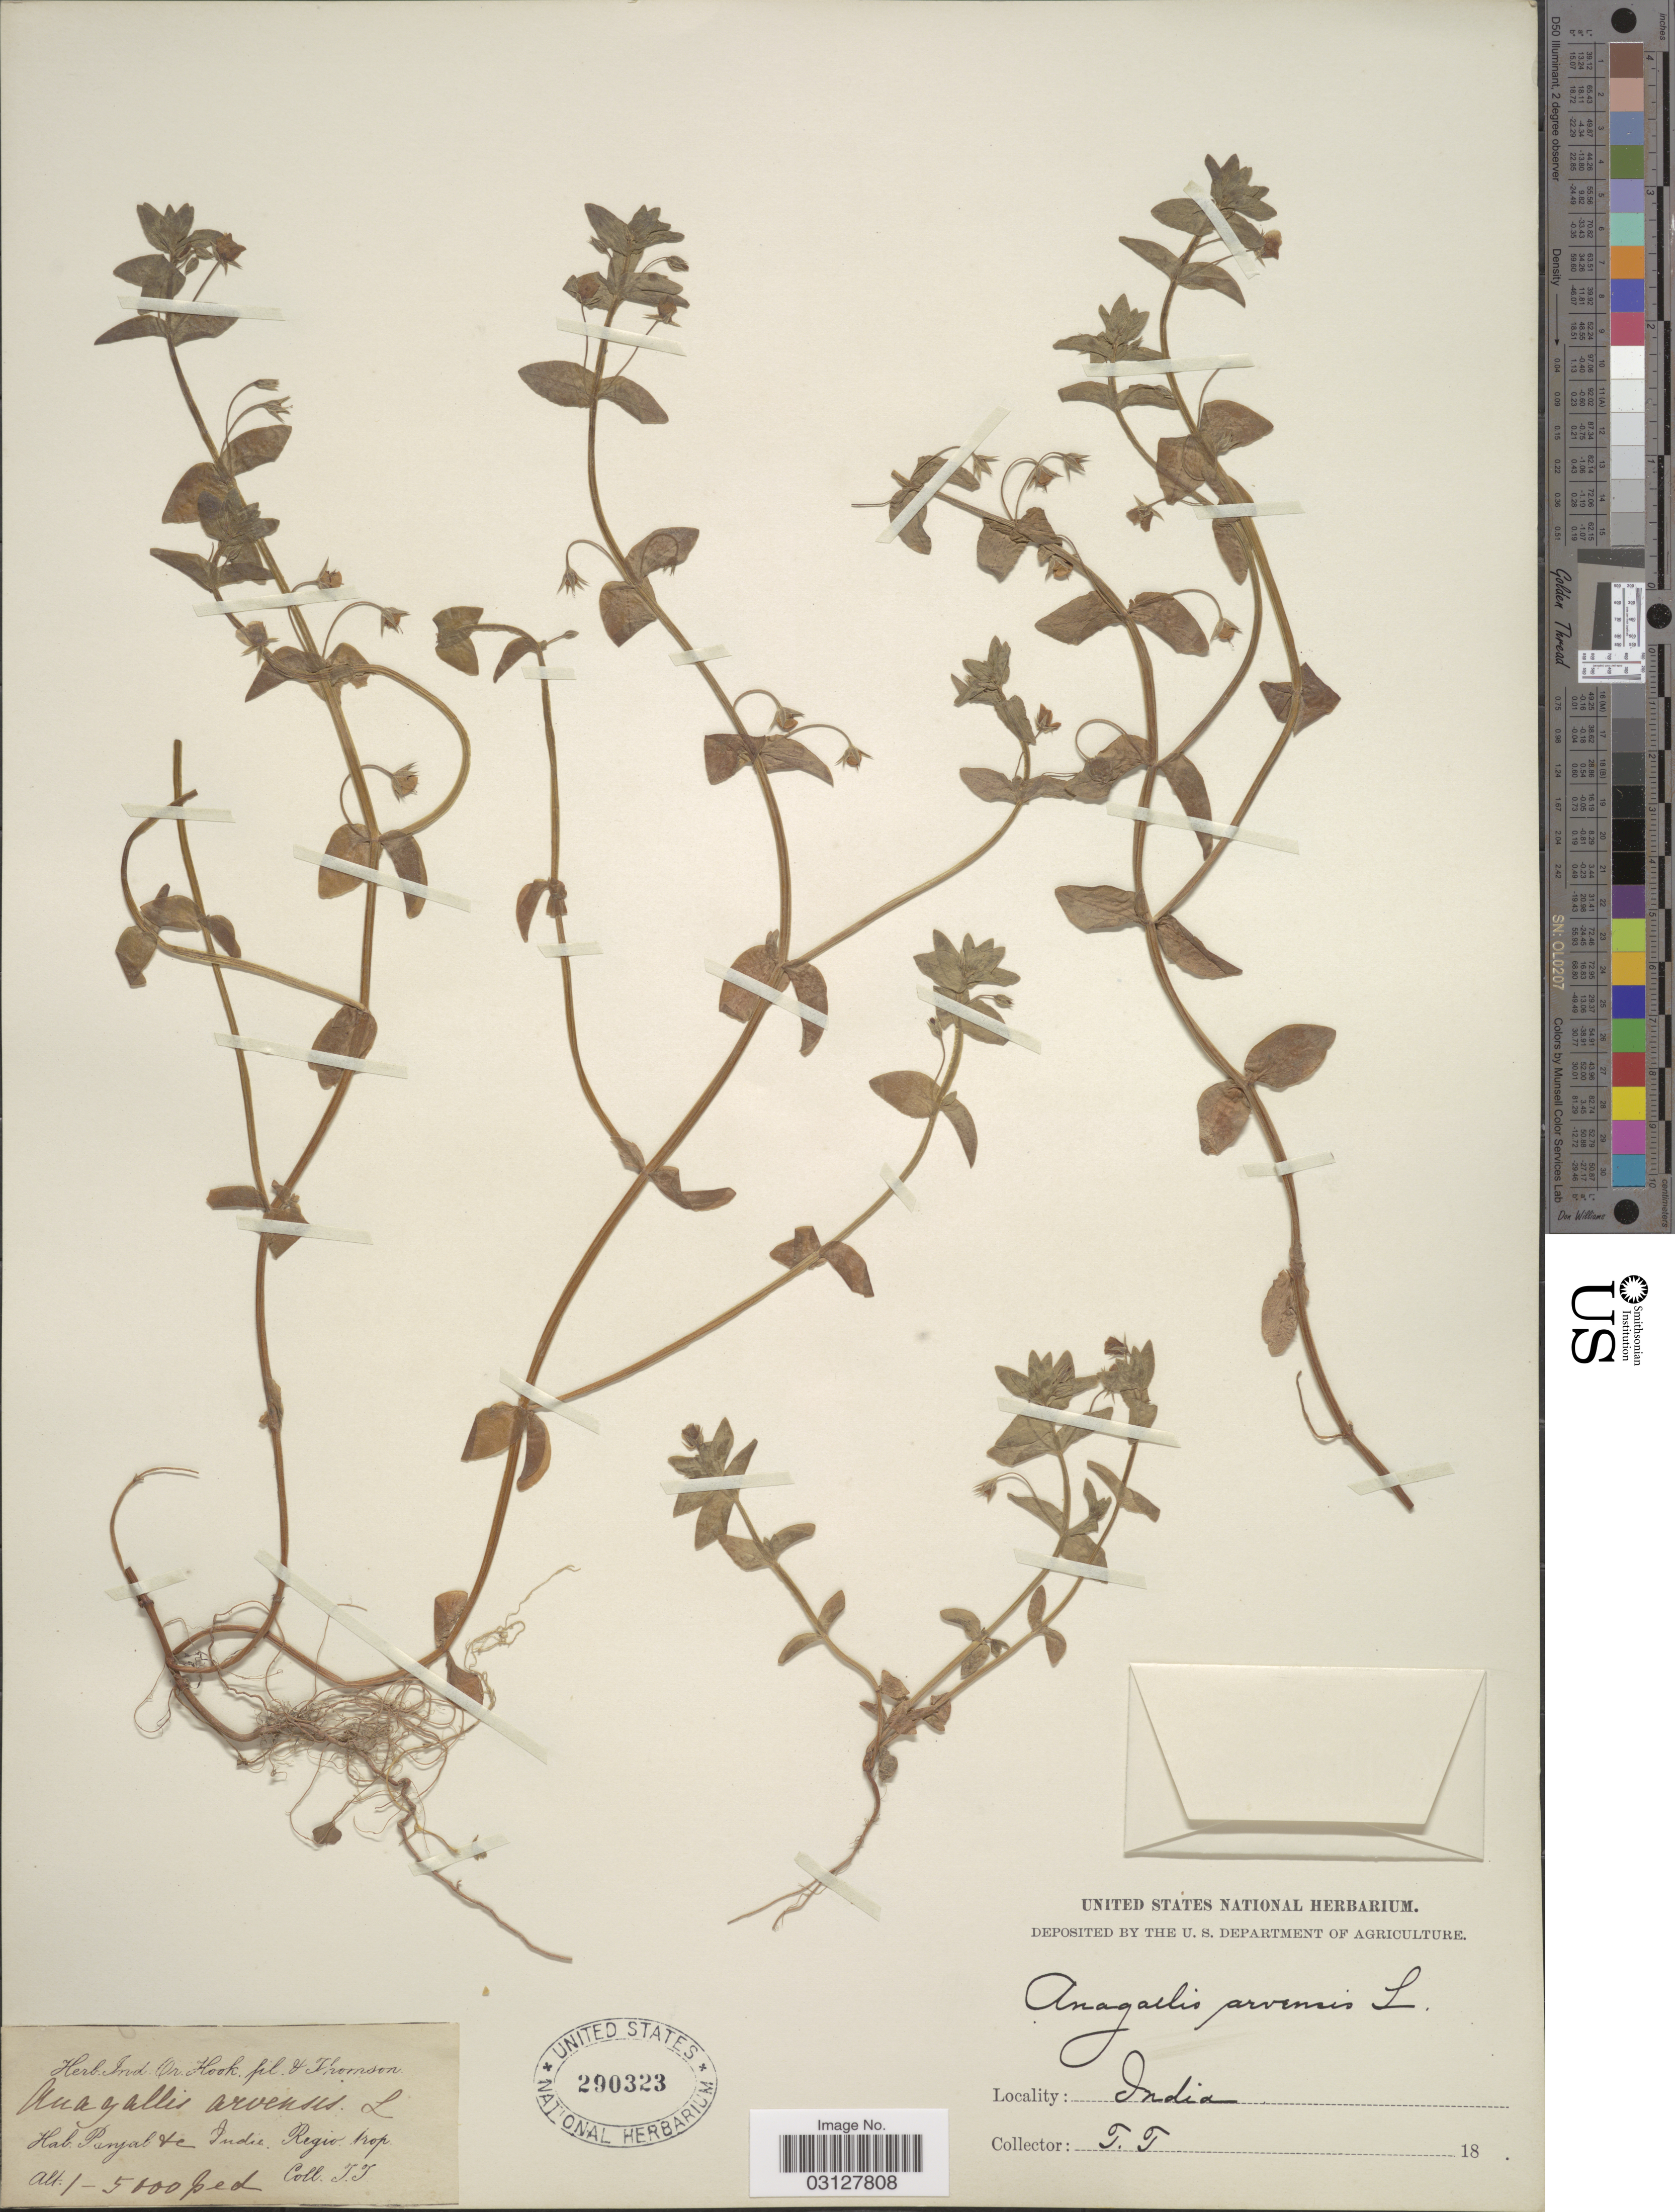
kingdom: Plantae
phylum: Tracheophyta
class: Magnoliopsida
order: Ericales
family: Primulaceae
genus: Anagallis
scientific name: Anagallis arvensis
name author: L.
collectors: T. Thomson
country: India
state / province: Punjab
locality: Regio trop.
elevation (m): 305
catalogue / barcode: US 290323